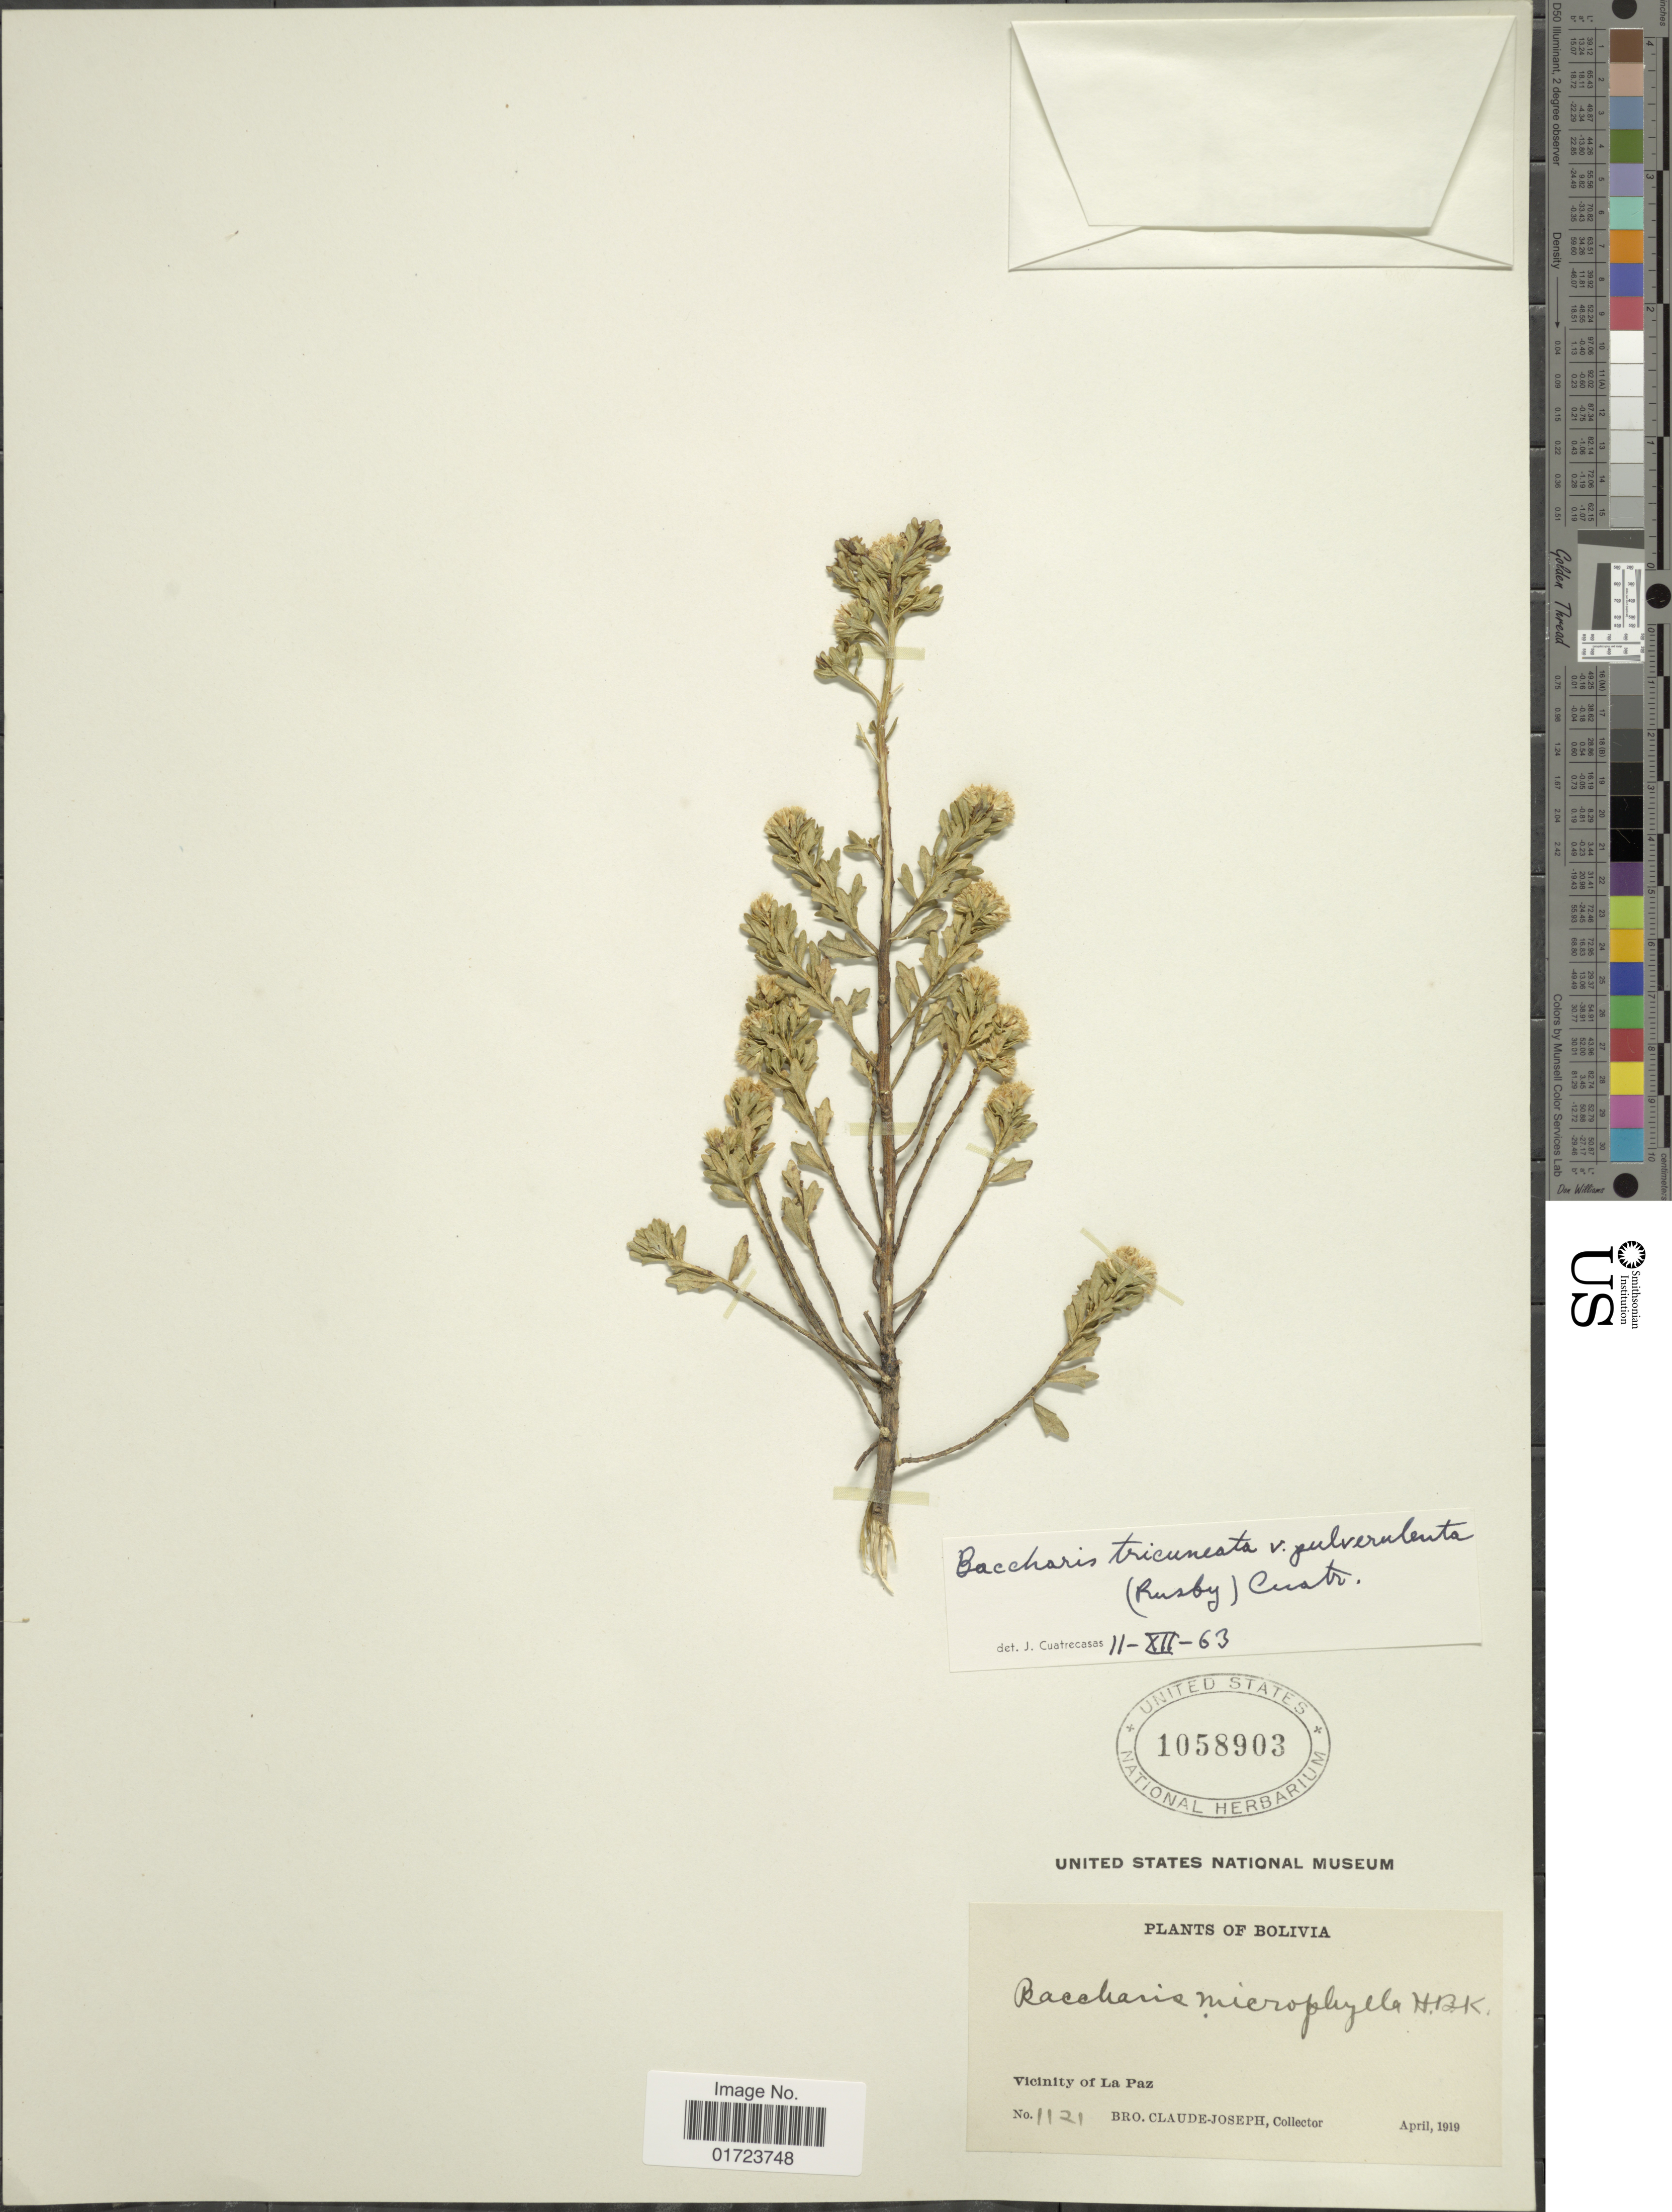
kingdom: Plantae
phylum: Tracheophyta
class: Magnoliopsida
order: Asterales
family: Asteraceae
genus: Baccharis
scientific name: Baccharis tricuneata var. pulverulenta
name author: (L. f.) Pers.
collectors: Bro. Claude-Joseph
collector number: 1121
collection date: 1919-04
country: Bolivia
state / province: La Paz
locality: Vicinity of La Paz.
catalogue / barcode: US 1058903